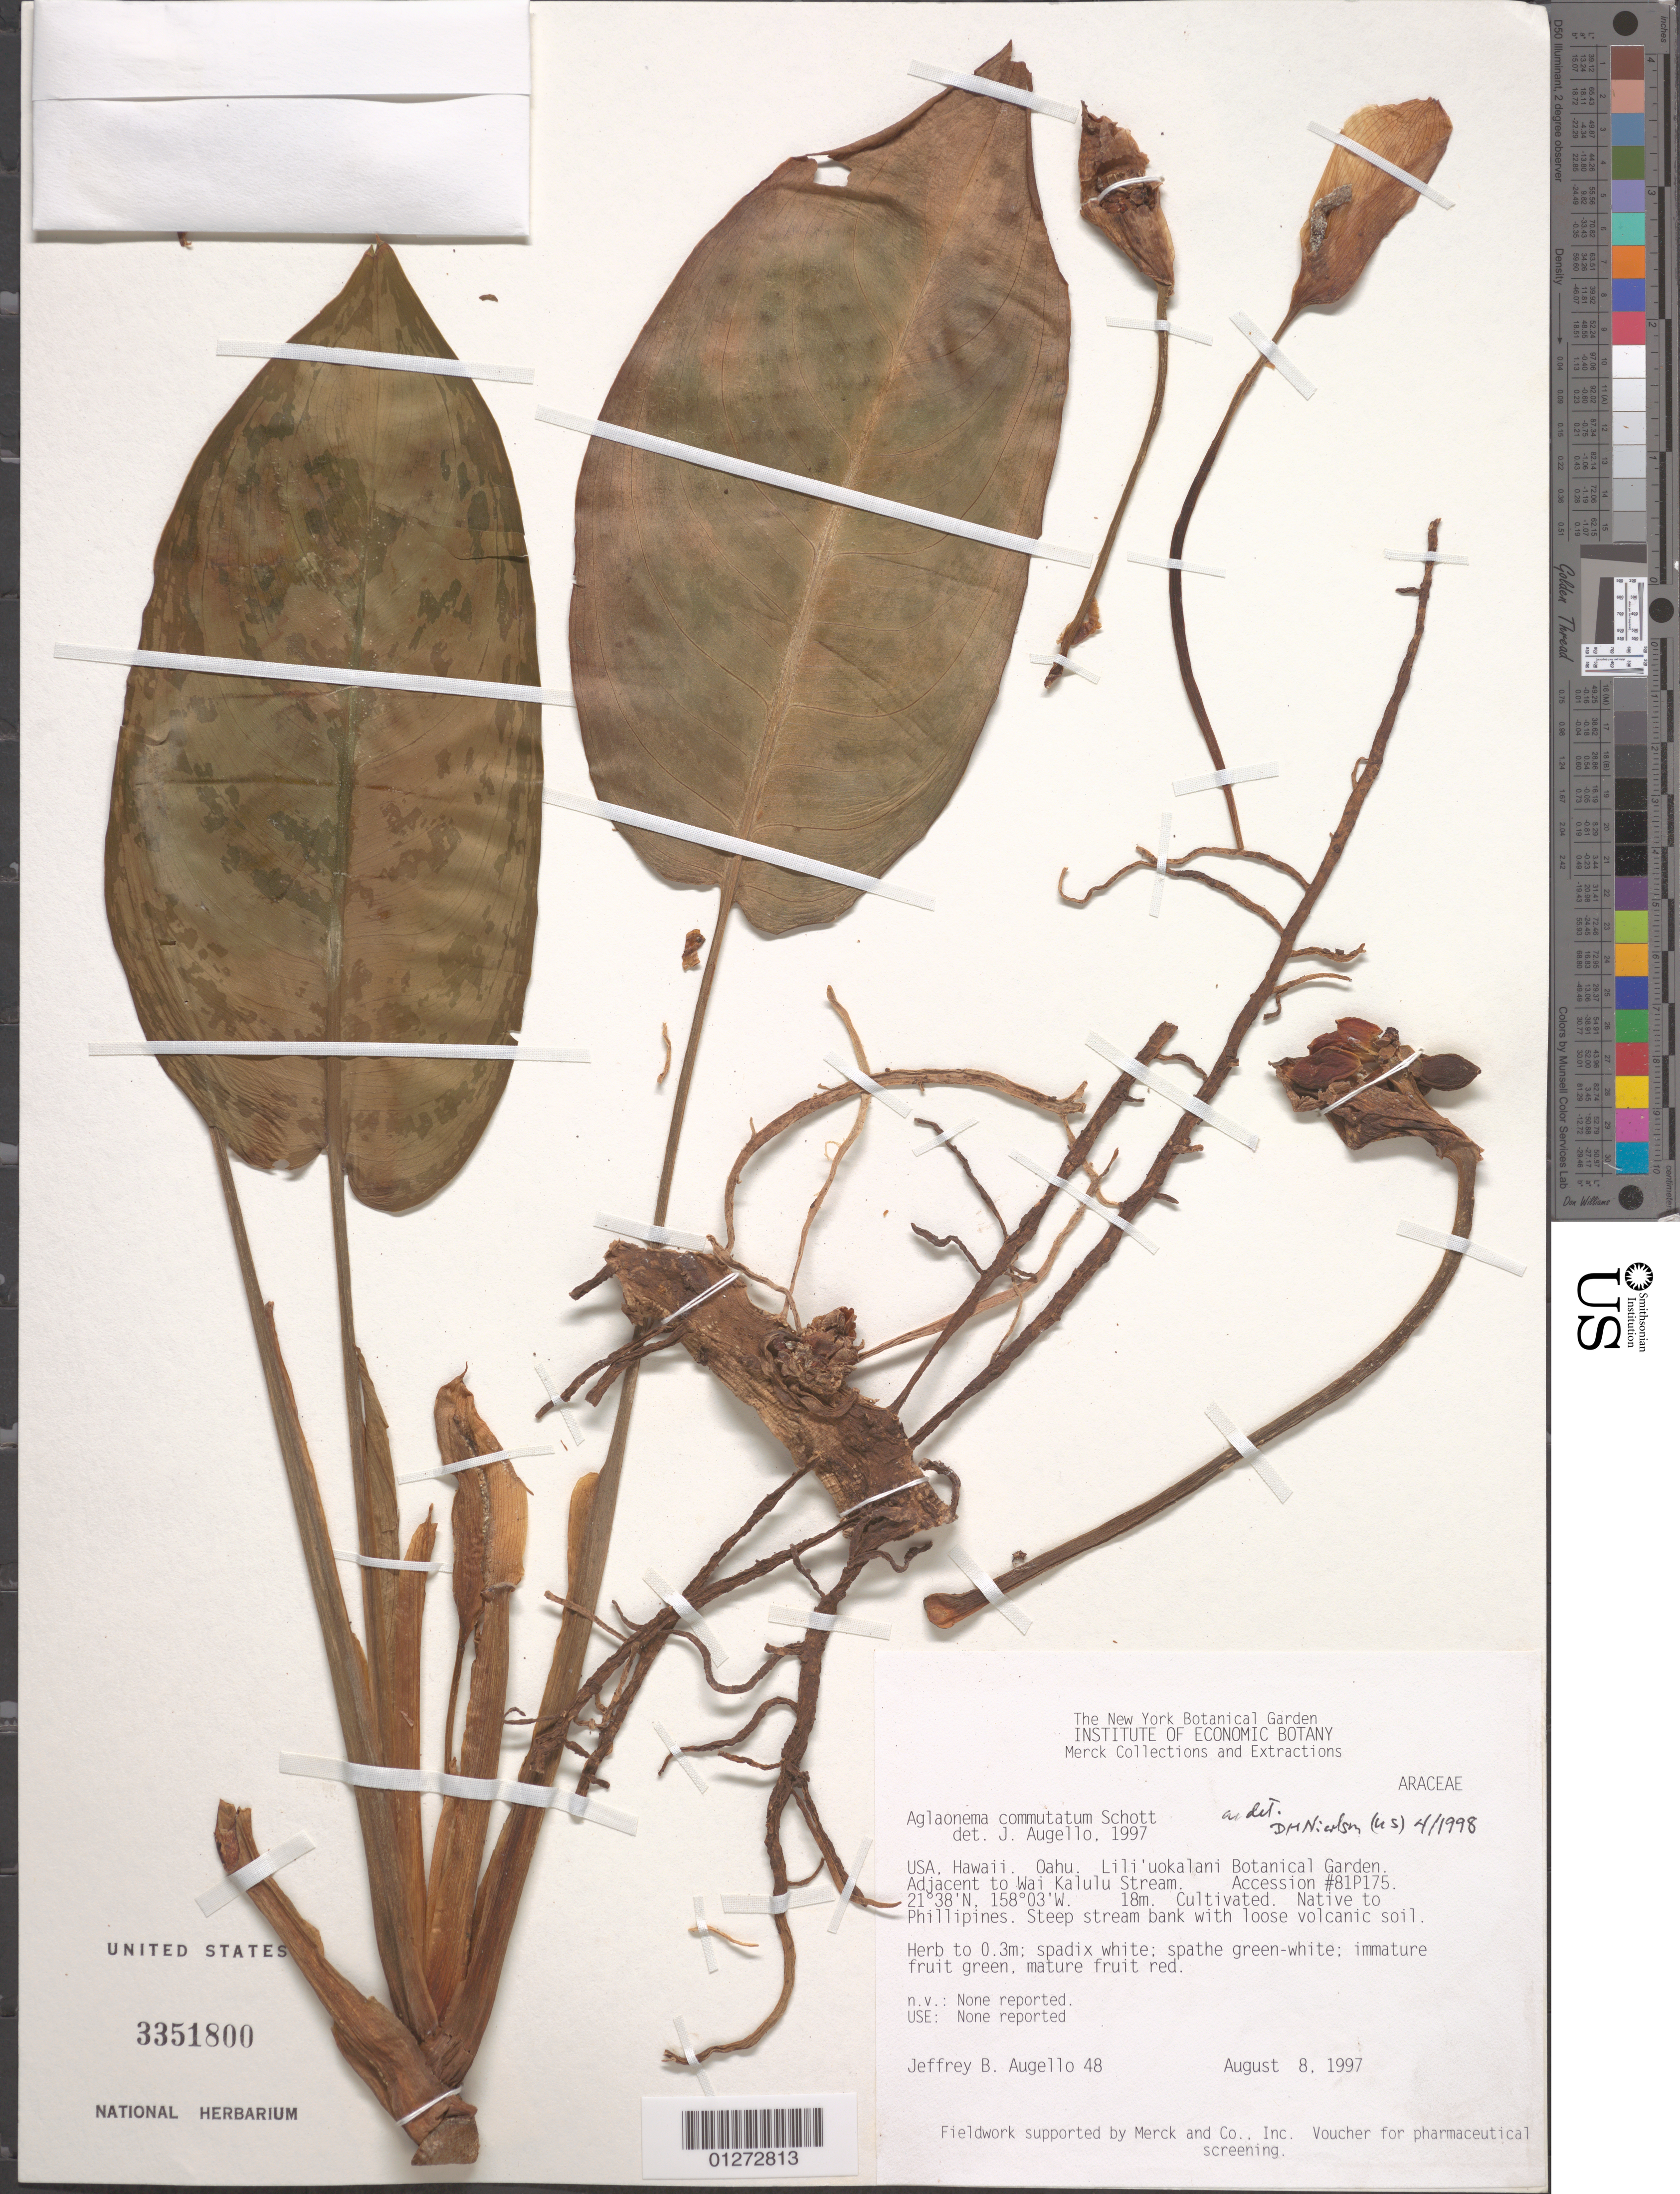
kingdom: Plantae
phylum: Tracheophyta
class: Liliopsida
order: Alismatales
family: Araceae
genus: Aglaonema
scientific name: Aglaonema commutatum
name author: Schott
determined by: Nicholson, Dan H.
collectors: J. Augello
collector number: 48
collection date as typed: August 8, 1997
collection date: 1997-08-08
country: United States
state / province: Hawaii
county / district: Honolulu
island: Oahu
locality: Lili'uokalani Botanical Garden, adjacent to Wai Kalulu Stream.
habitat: Steep stream bank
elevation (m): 18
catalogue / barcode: US 3351800